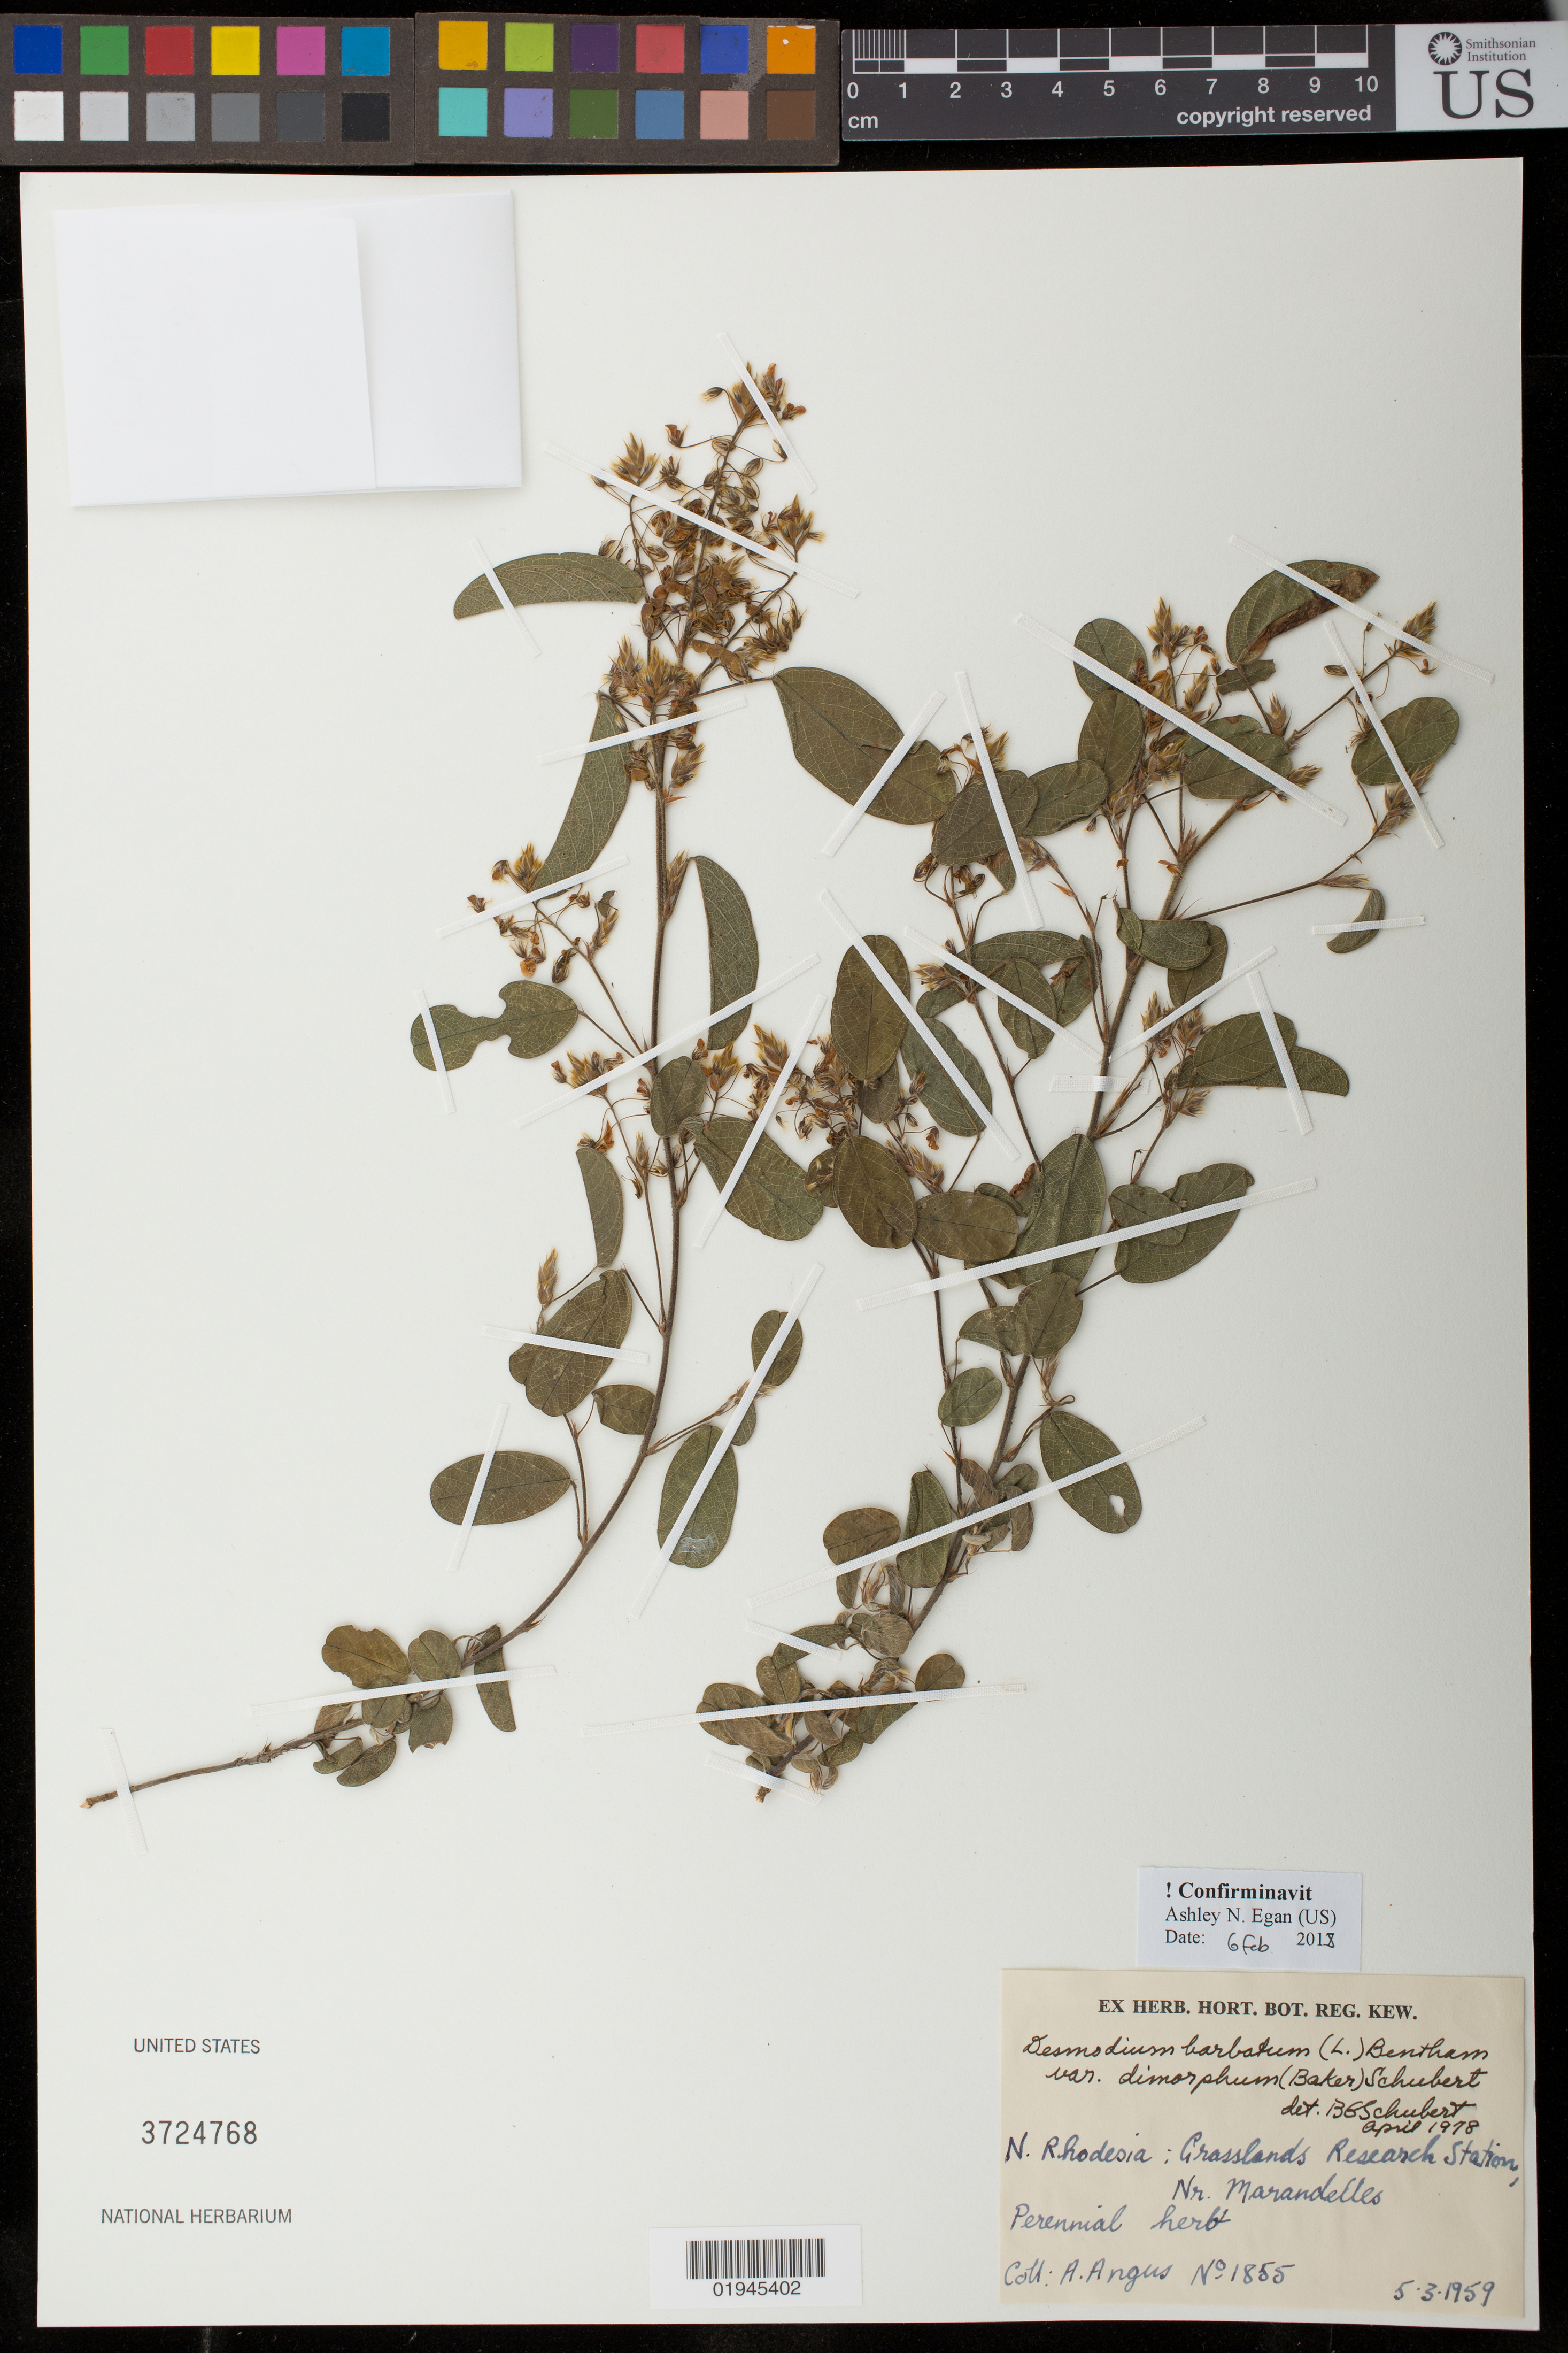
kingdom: Plantae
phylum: Tracheophyta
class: Magnoliopsida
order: Fabales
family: Fabaceae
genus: Grona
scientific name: Grona barbata var. dimorpha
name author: (Welw. ex Baker) H. Ohashi & K. Ohashi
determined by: Strong, Mark T., (BOT), Smithsonian Institution - National Museum of Natural History (UNITED STATES)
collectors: A. Angus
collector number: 1855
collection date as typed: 5-3-1959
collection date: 1959-03-05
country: Zimbabwe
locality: Grasslands Research Station, mr. Marandelles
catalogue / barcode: US 3724768